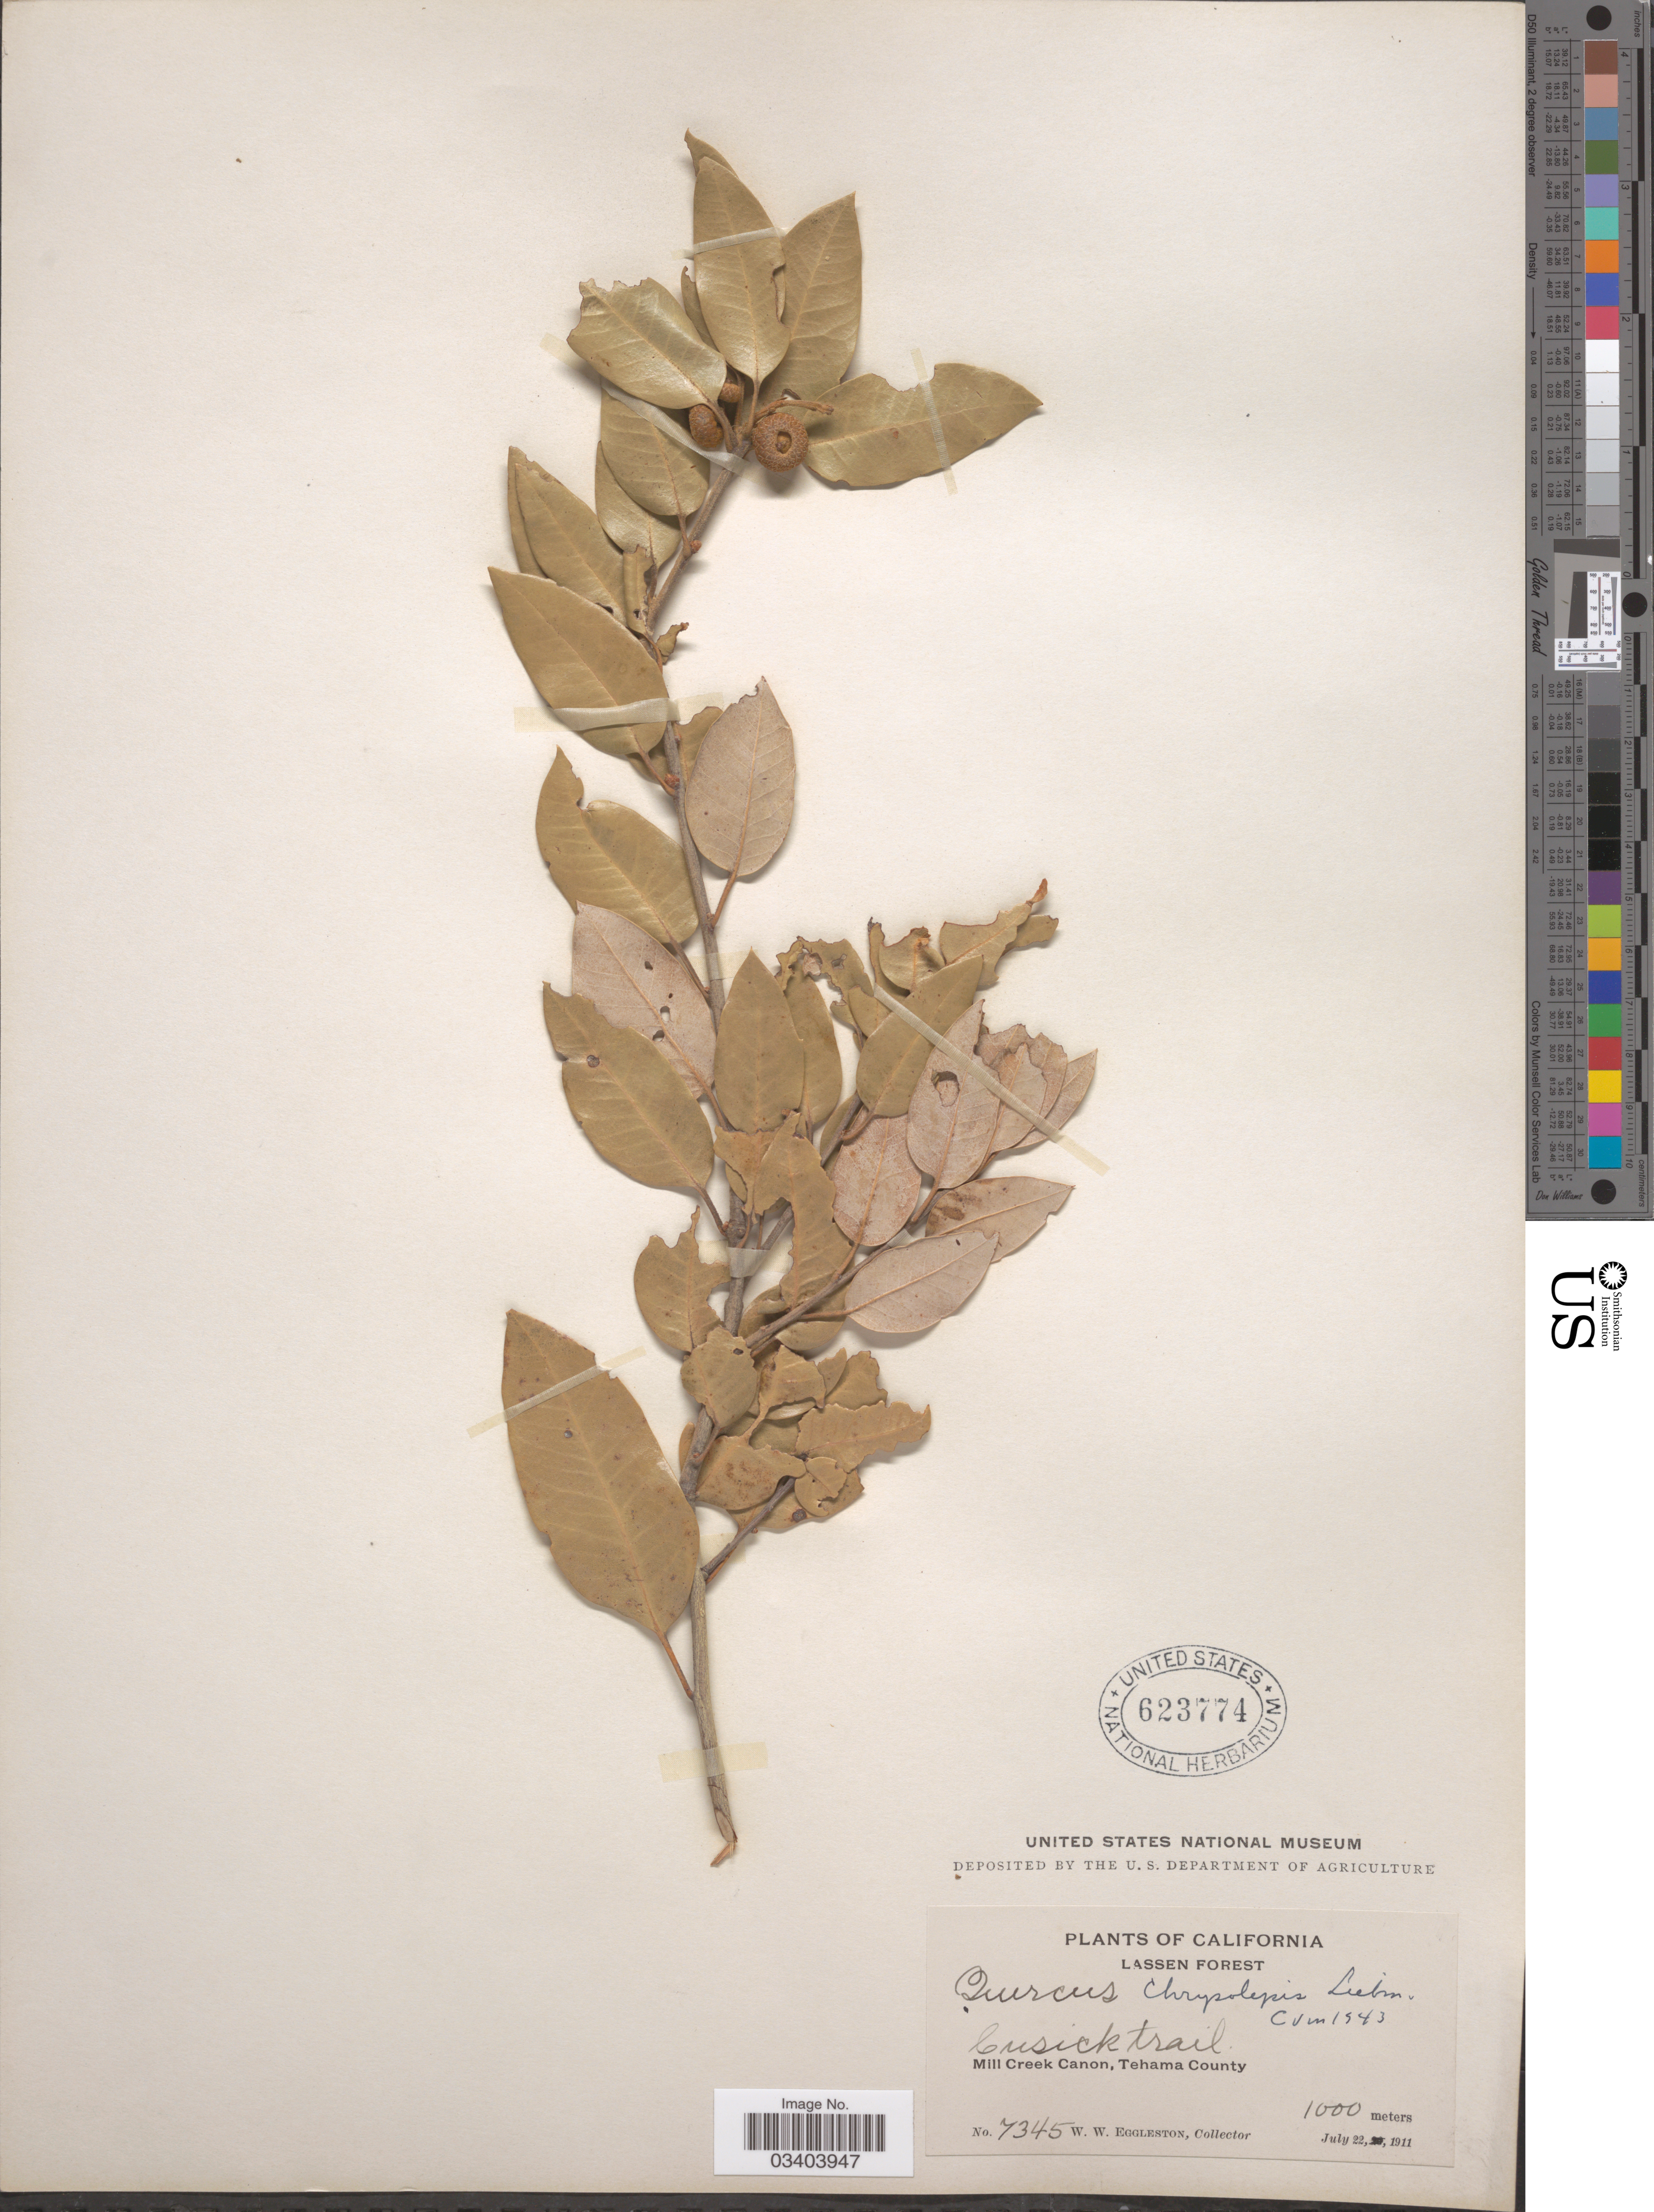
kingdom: Plantae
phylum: Tracheophyta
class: Magnoliopsida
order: Fagales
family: Fagaceae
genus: Quercus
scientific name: Quercus chrysolepis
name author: Liebm.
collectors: W. W. Eggleston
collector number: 7345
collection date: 1911-07-22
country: United States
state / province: California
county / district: Tehama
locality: Lassen Forest. Cusick trail. Mill Creek Canon, Tehama County.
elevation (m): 1000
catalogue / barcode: US 623774